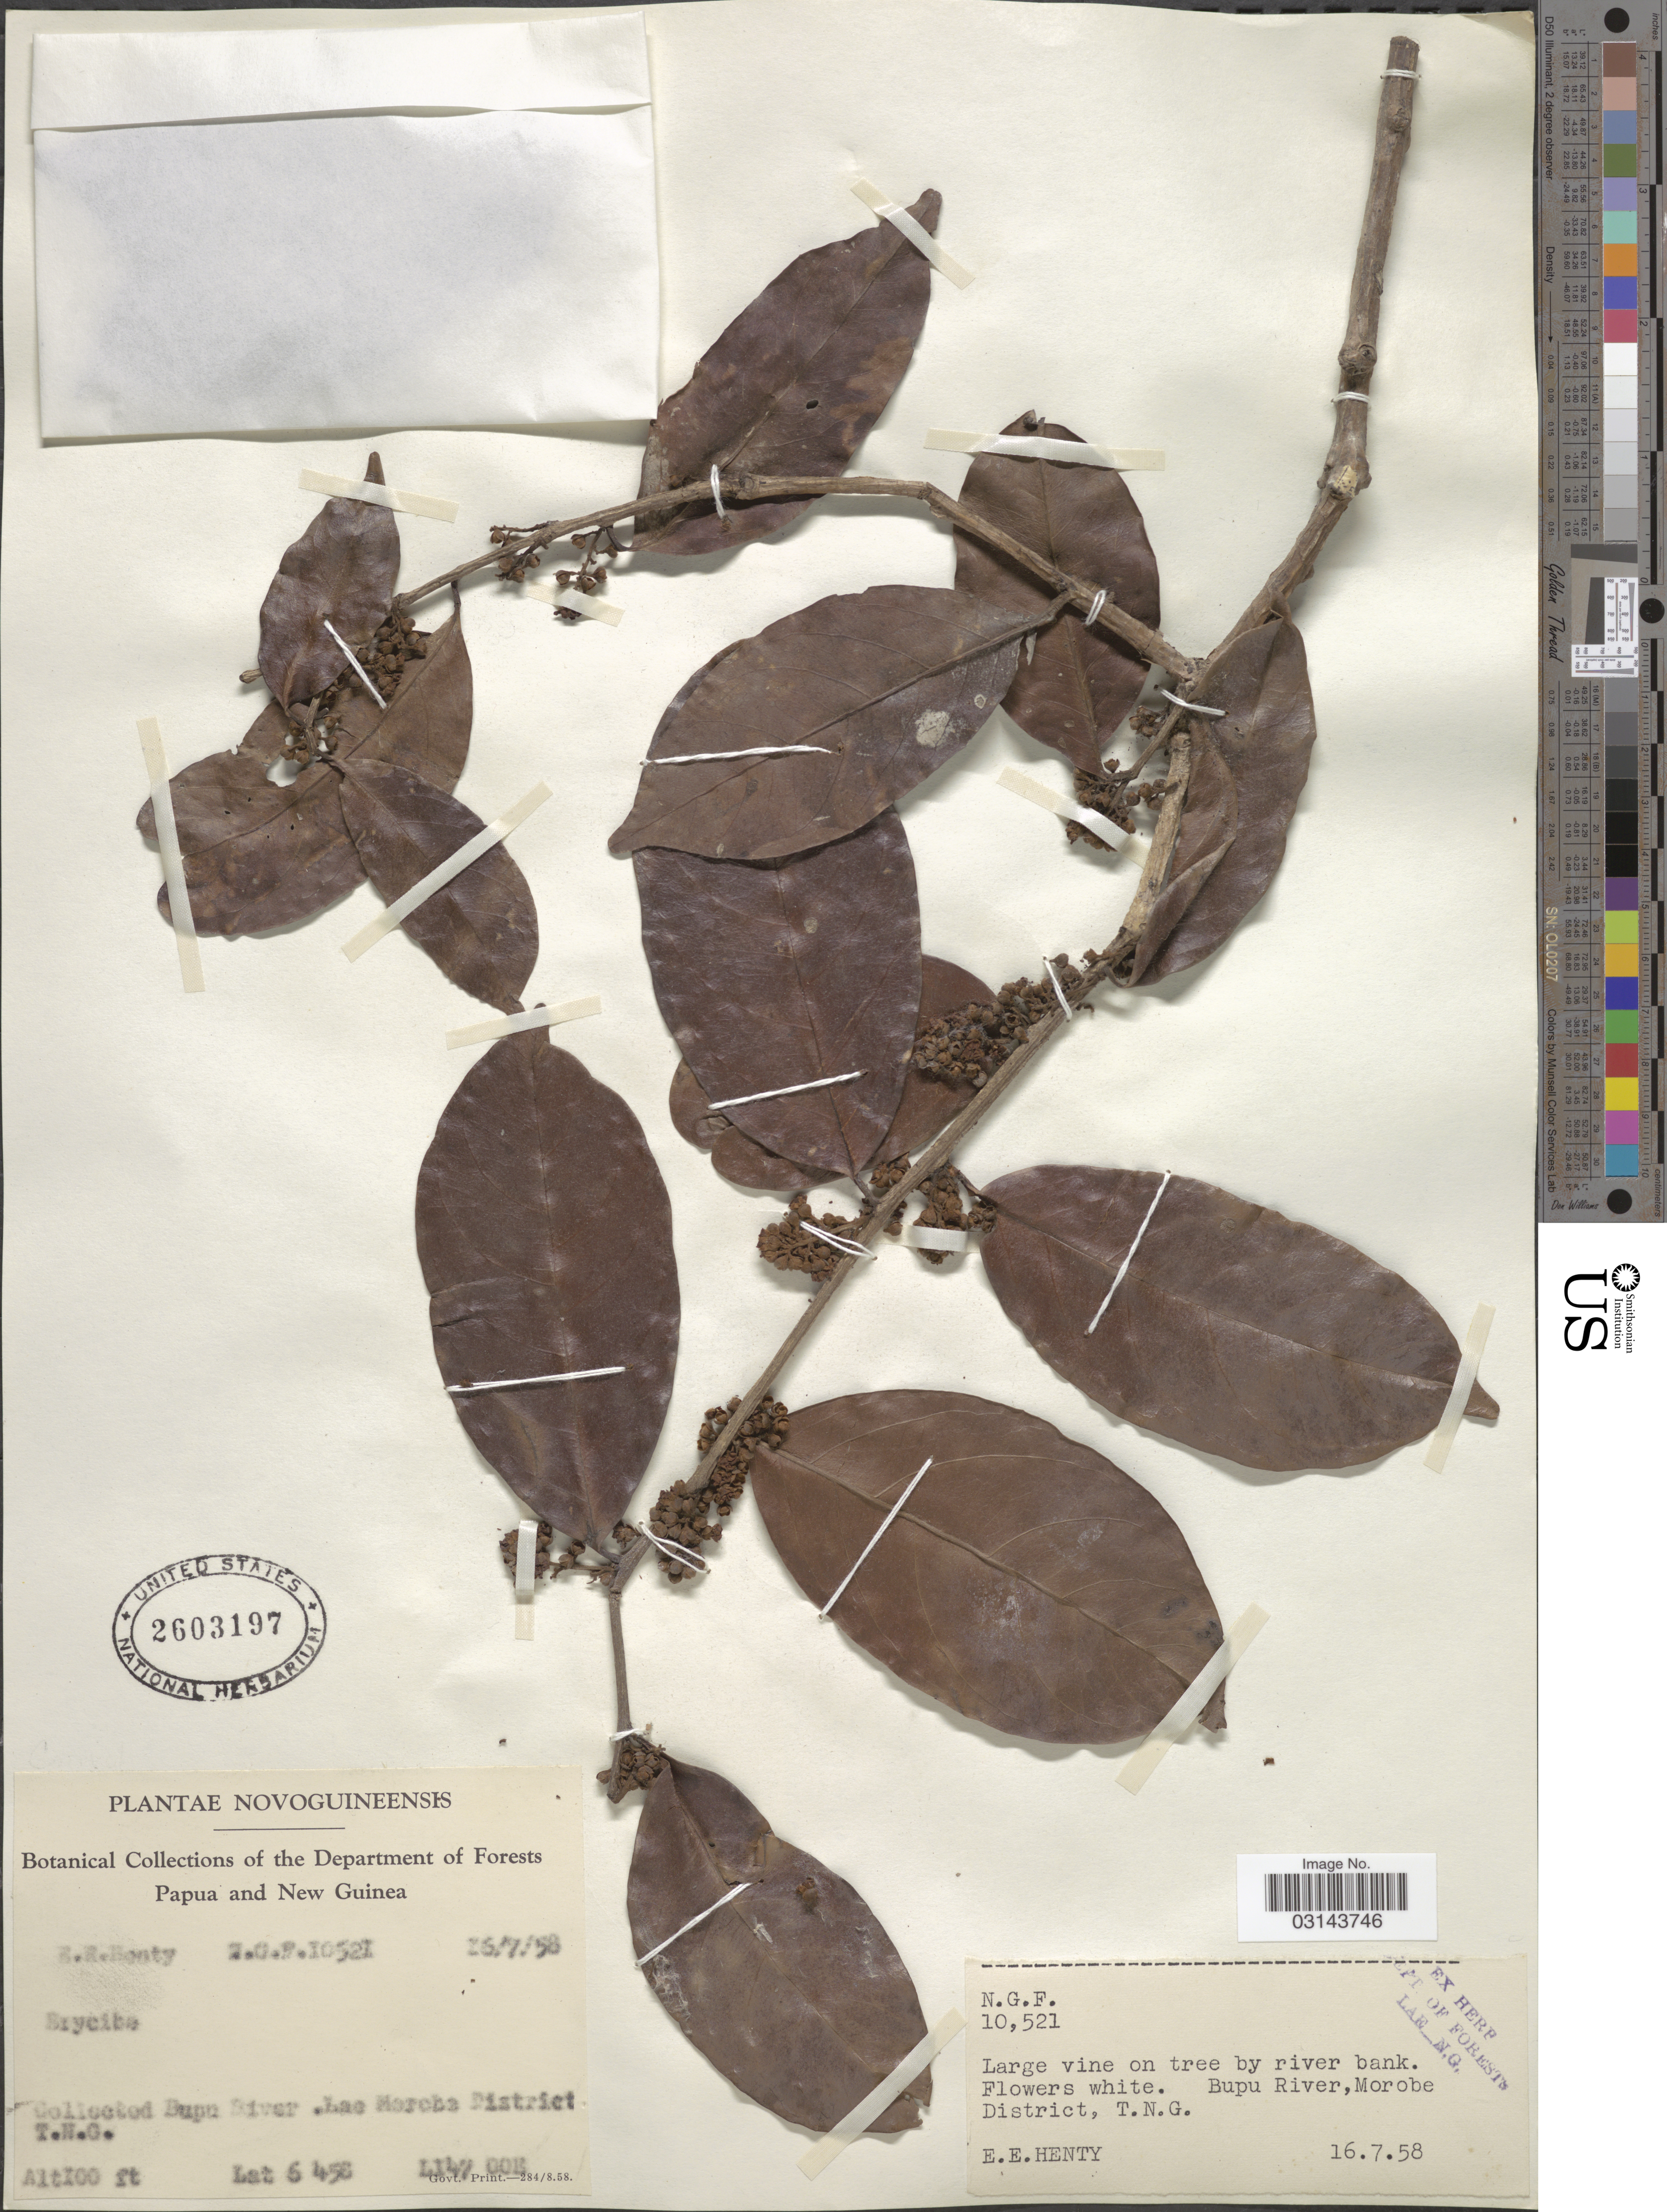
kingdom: Plantae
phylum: Tracheophyta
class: Magnoliopsida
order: Solanales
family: Convolvulaceae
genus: Erycibe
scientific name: Erycibe sp.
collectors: E. Henty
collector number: N.G.F. 10521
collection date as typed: Transcribed d/m/y: 16/7/58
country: Papua New Guinea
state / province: Morobe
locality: Novoguineensis. Papua and New Guinea. Bupu River, Morobe District.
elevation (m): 30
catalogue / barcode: US 2603197